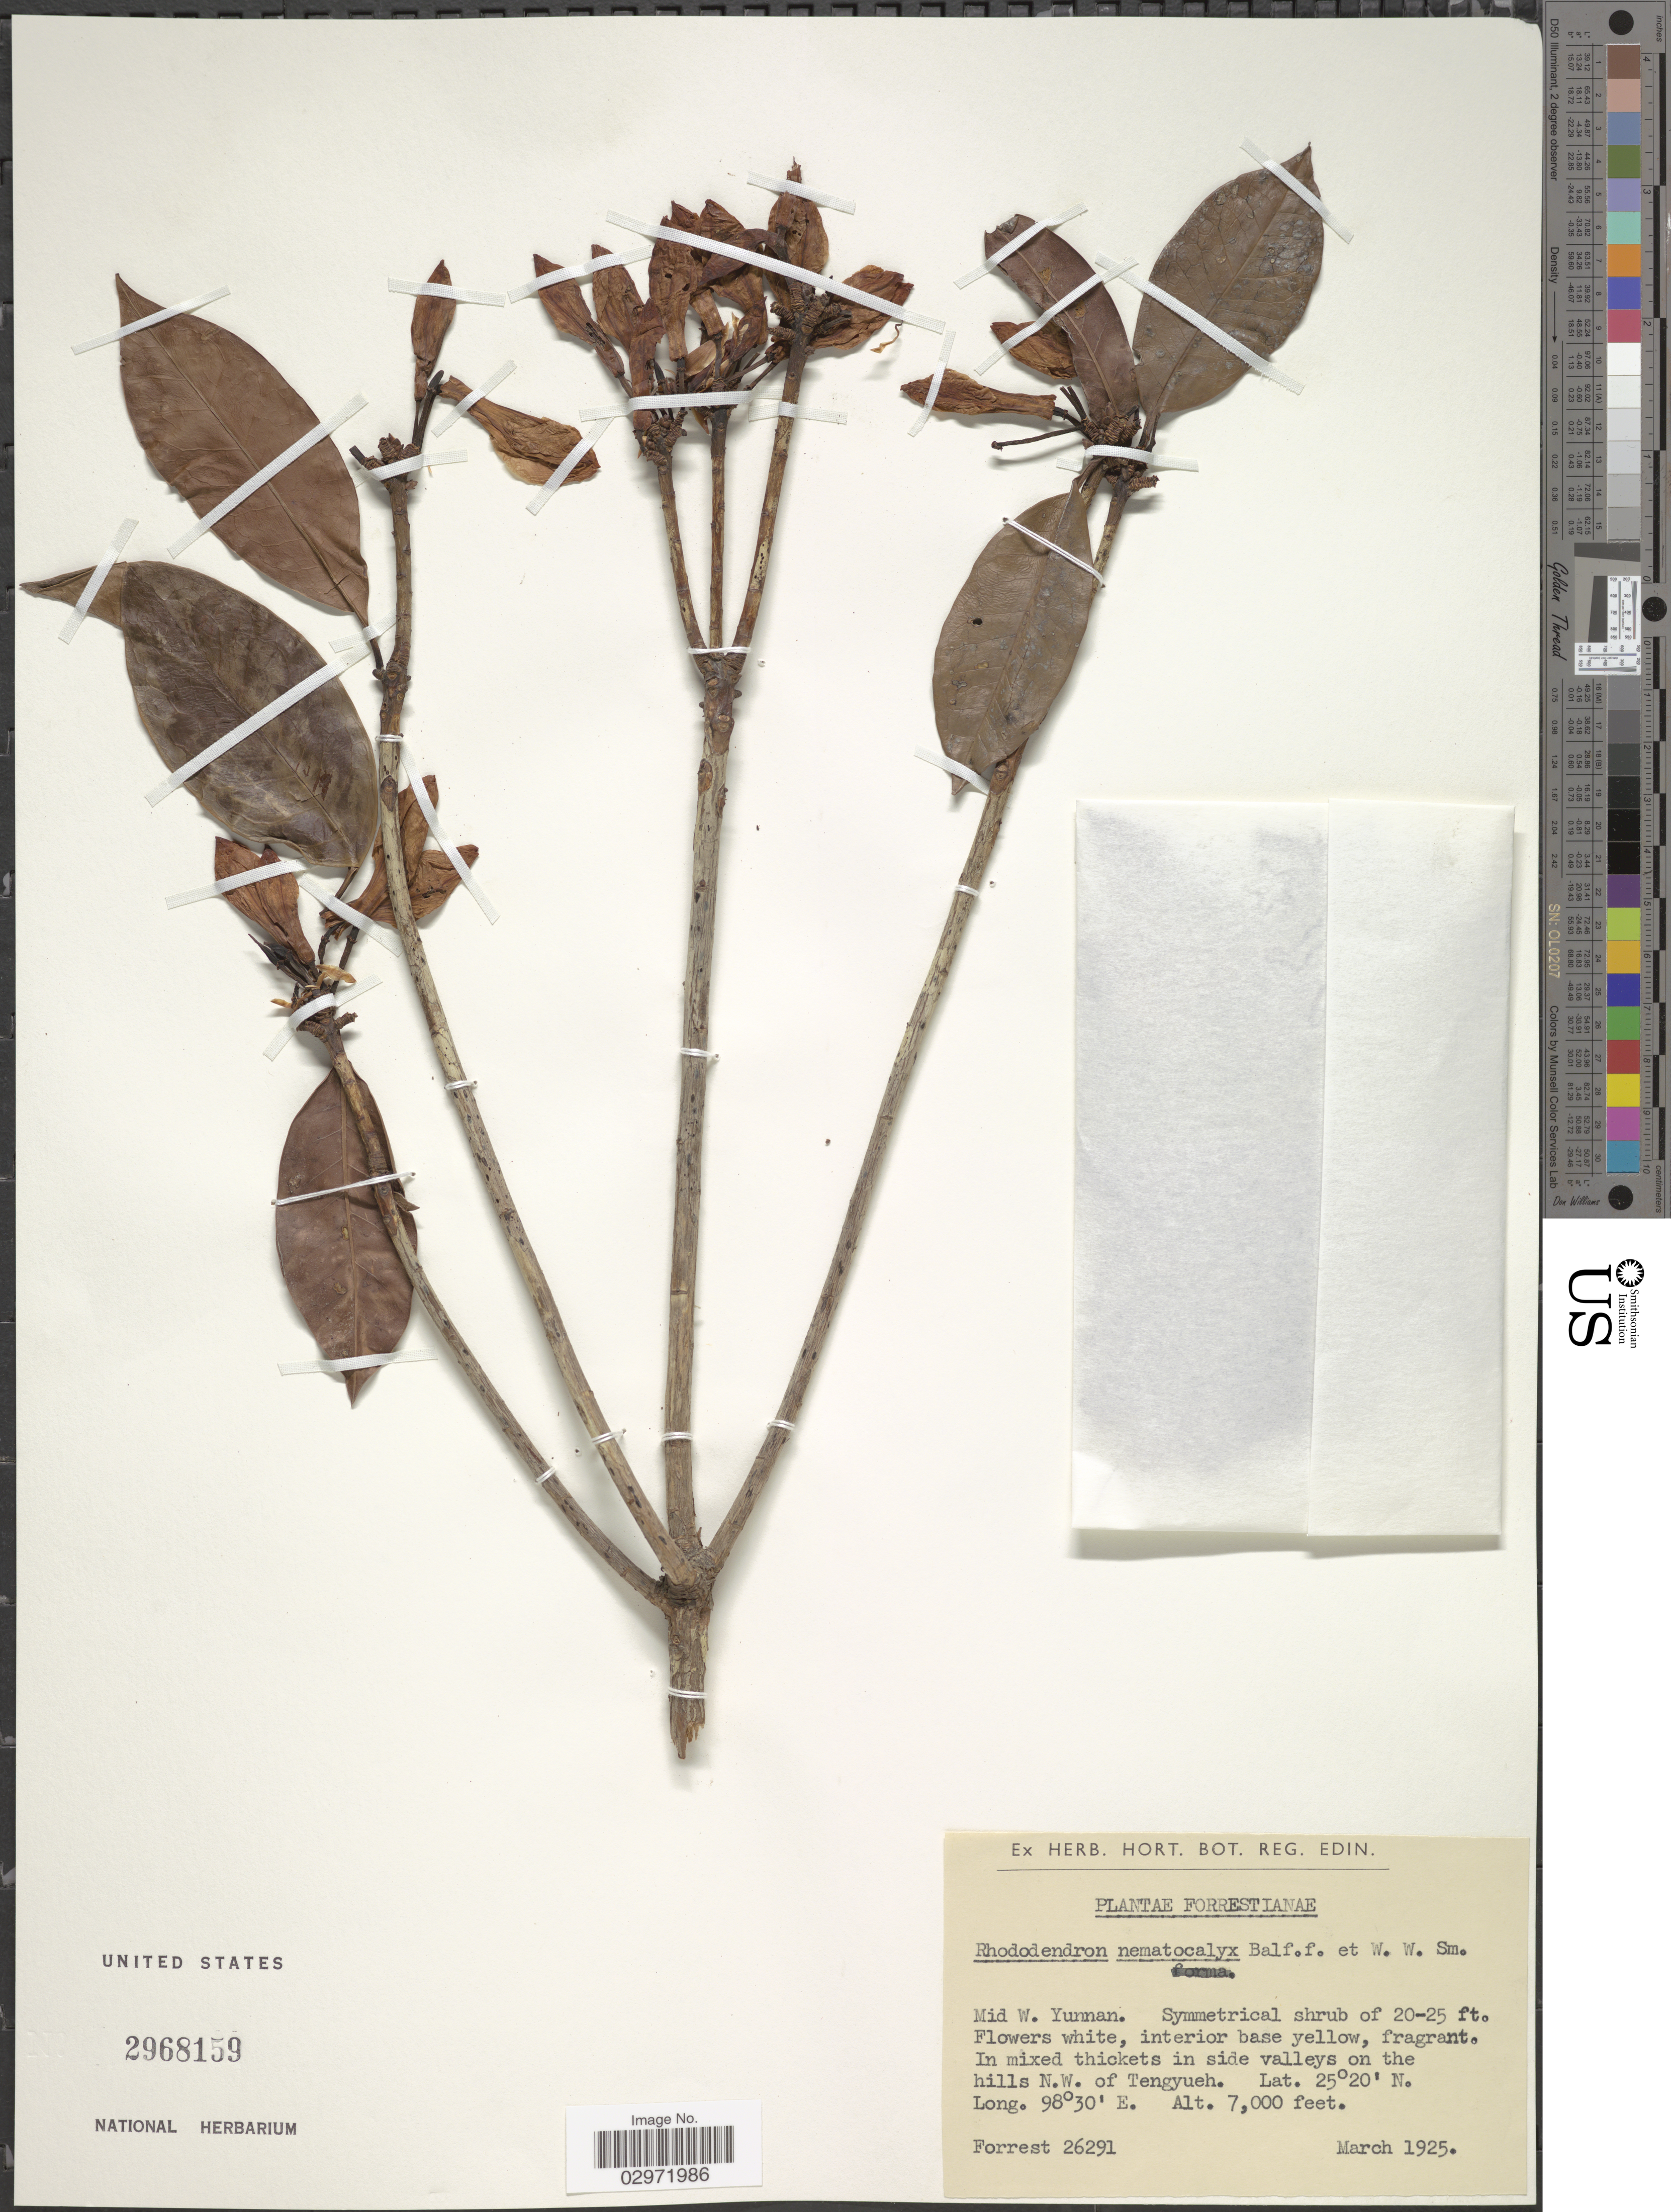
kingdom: Plantae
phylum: Tracheophyta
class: Magnoliopsida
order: Ericales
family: Ericaceae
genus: Rhododendron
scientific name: Rhododendron nematocalyx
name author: Balf. f. & W.W. Sm.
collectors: -. Forrest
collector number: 26291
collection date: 1925-03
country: China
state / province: Yunnan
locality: Mid W. Yunnan. In mixed thickets in side valleys on the hills N.W. of Tengyeuh.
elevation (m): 2134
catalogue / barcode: US 2968159